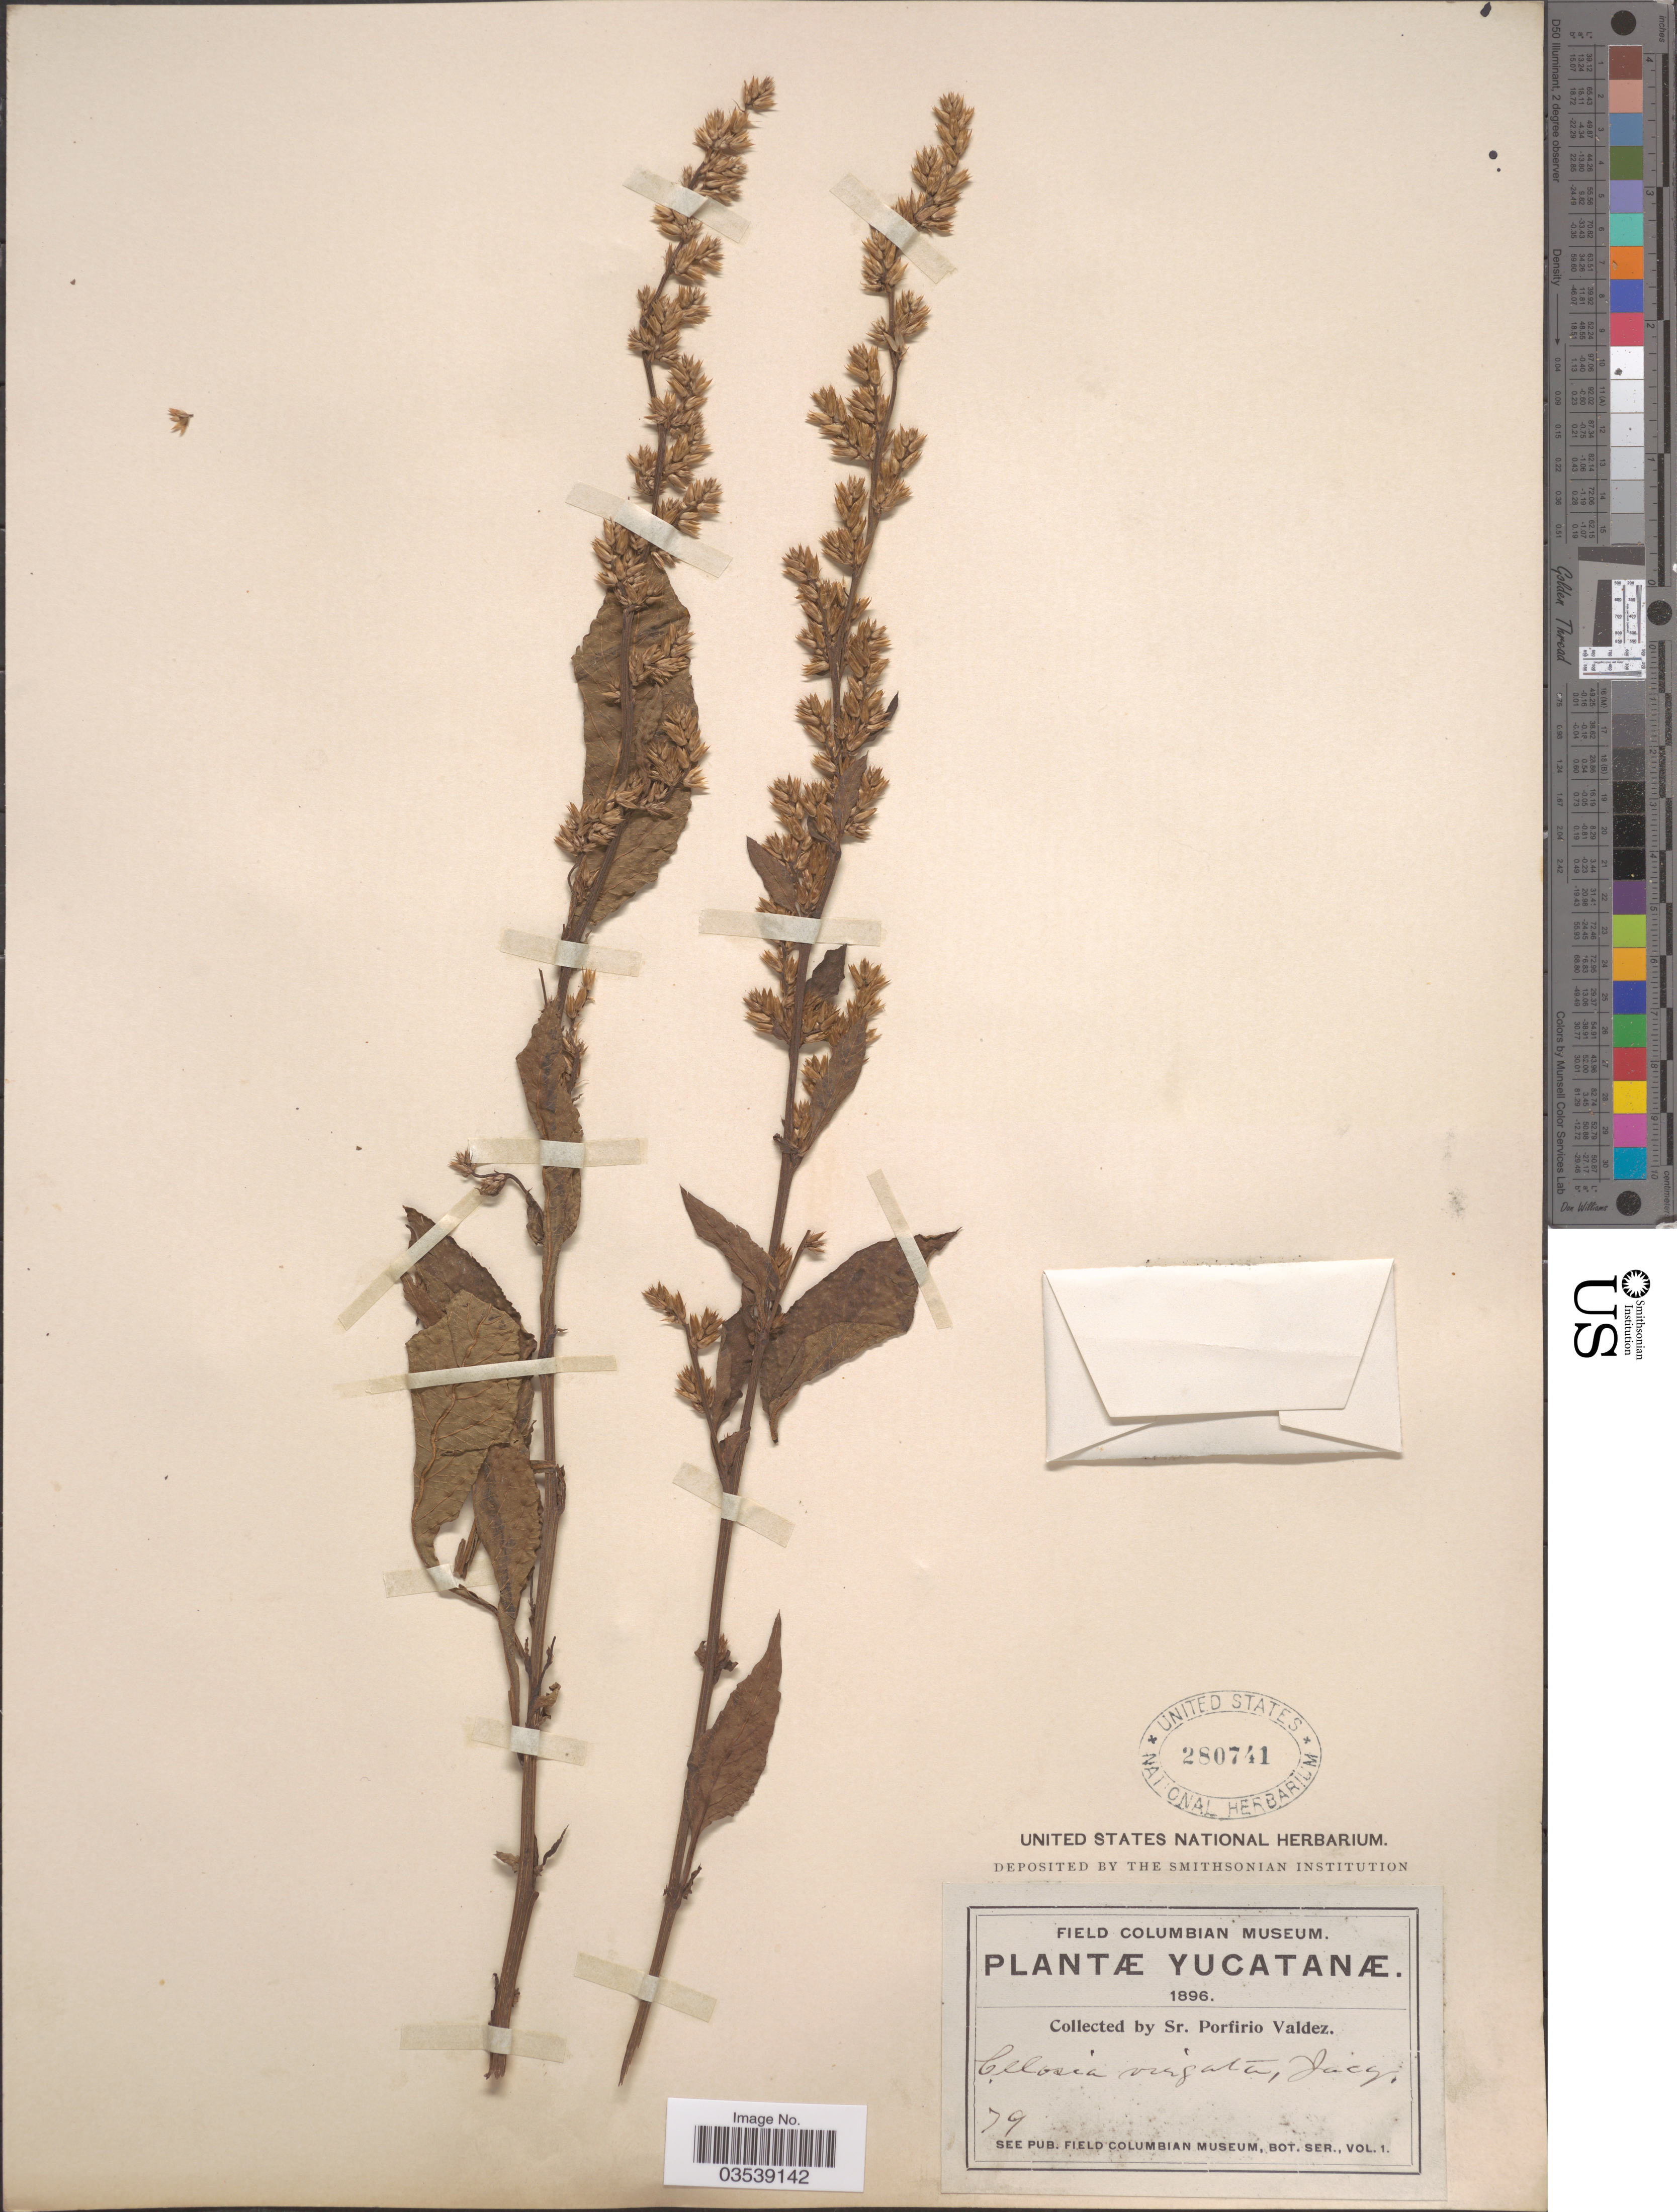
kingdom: Plantae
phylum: Tracheophyta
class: Magnoliopsida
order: Caryophyllales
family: Amaranthaceae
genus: Celosia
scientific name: Celosia virgata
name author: Jacq.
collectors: P. Valdez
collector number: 79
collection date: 1896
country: Mexico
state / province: Yucatán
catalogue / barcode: US 280741